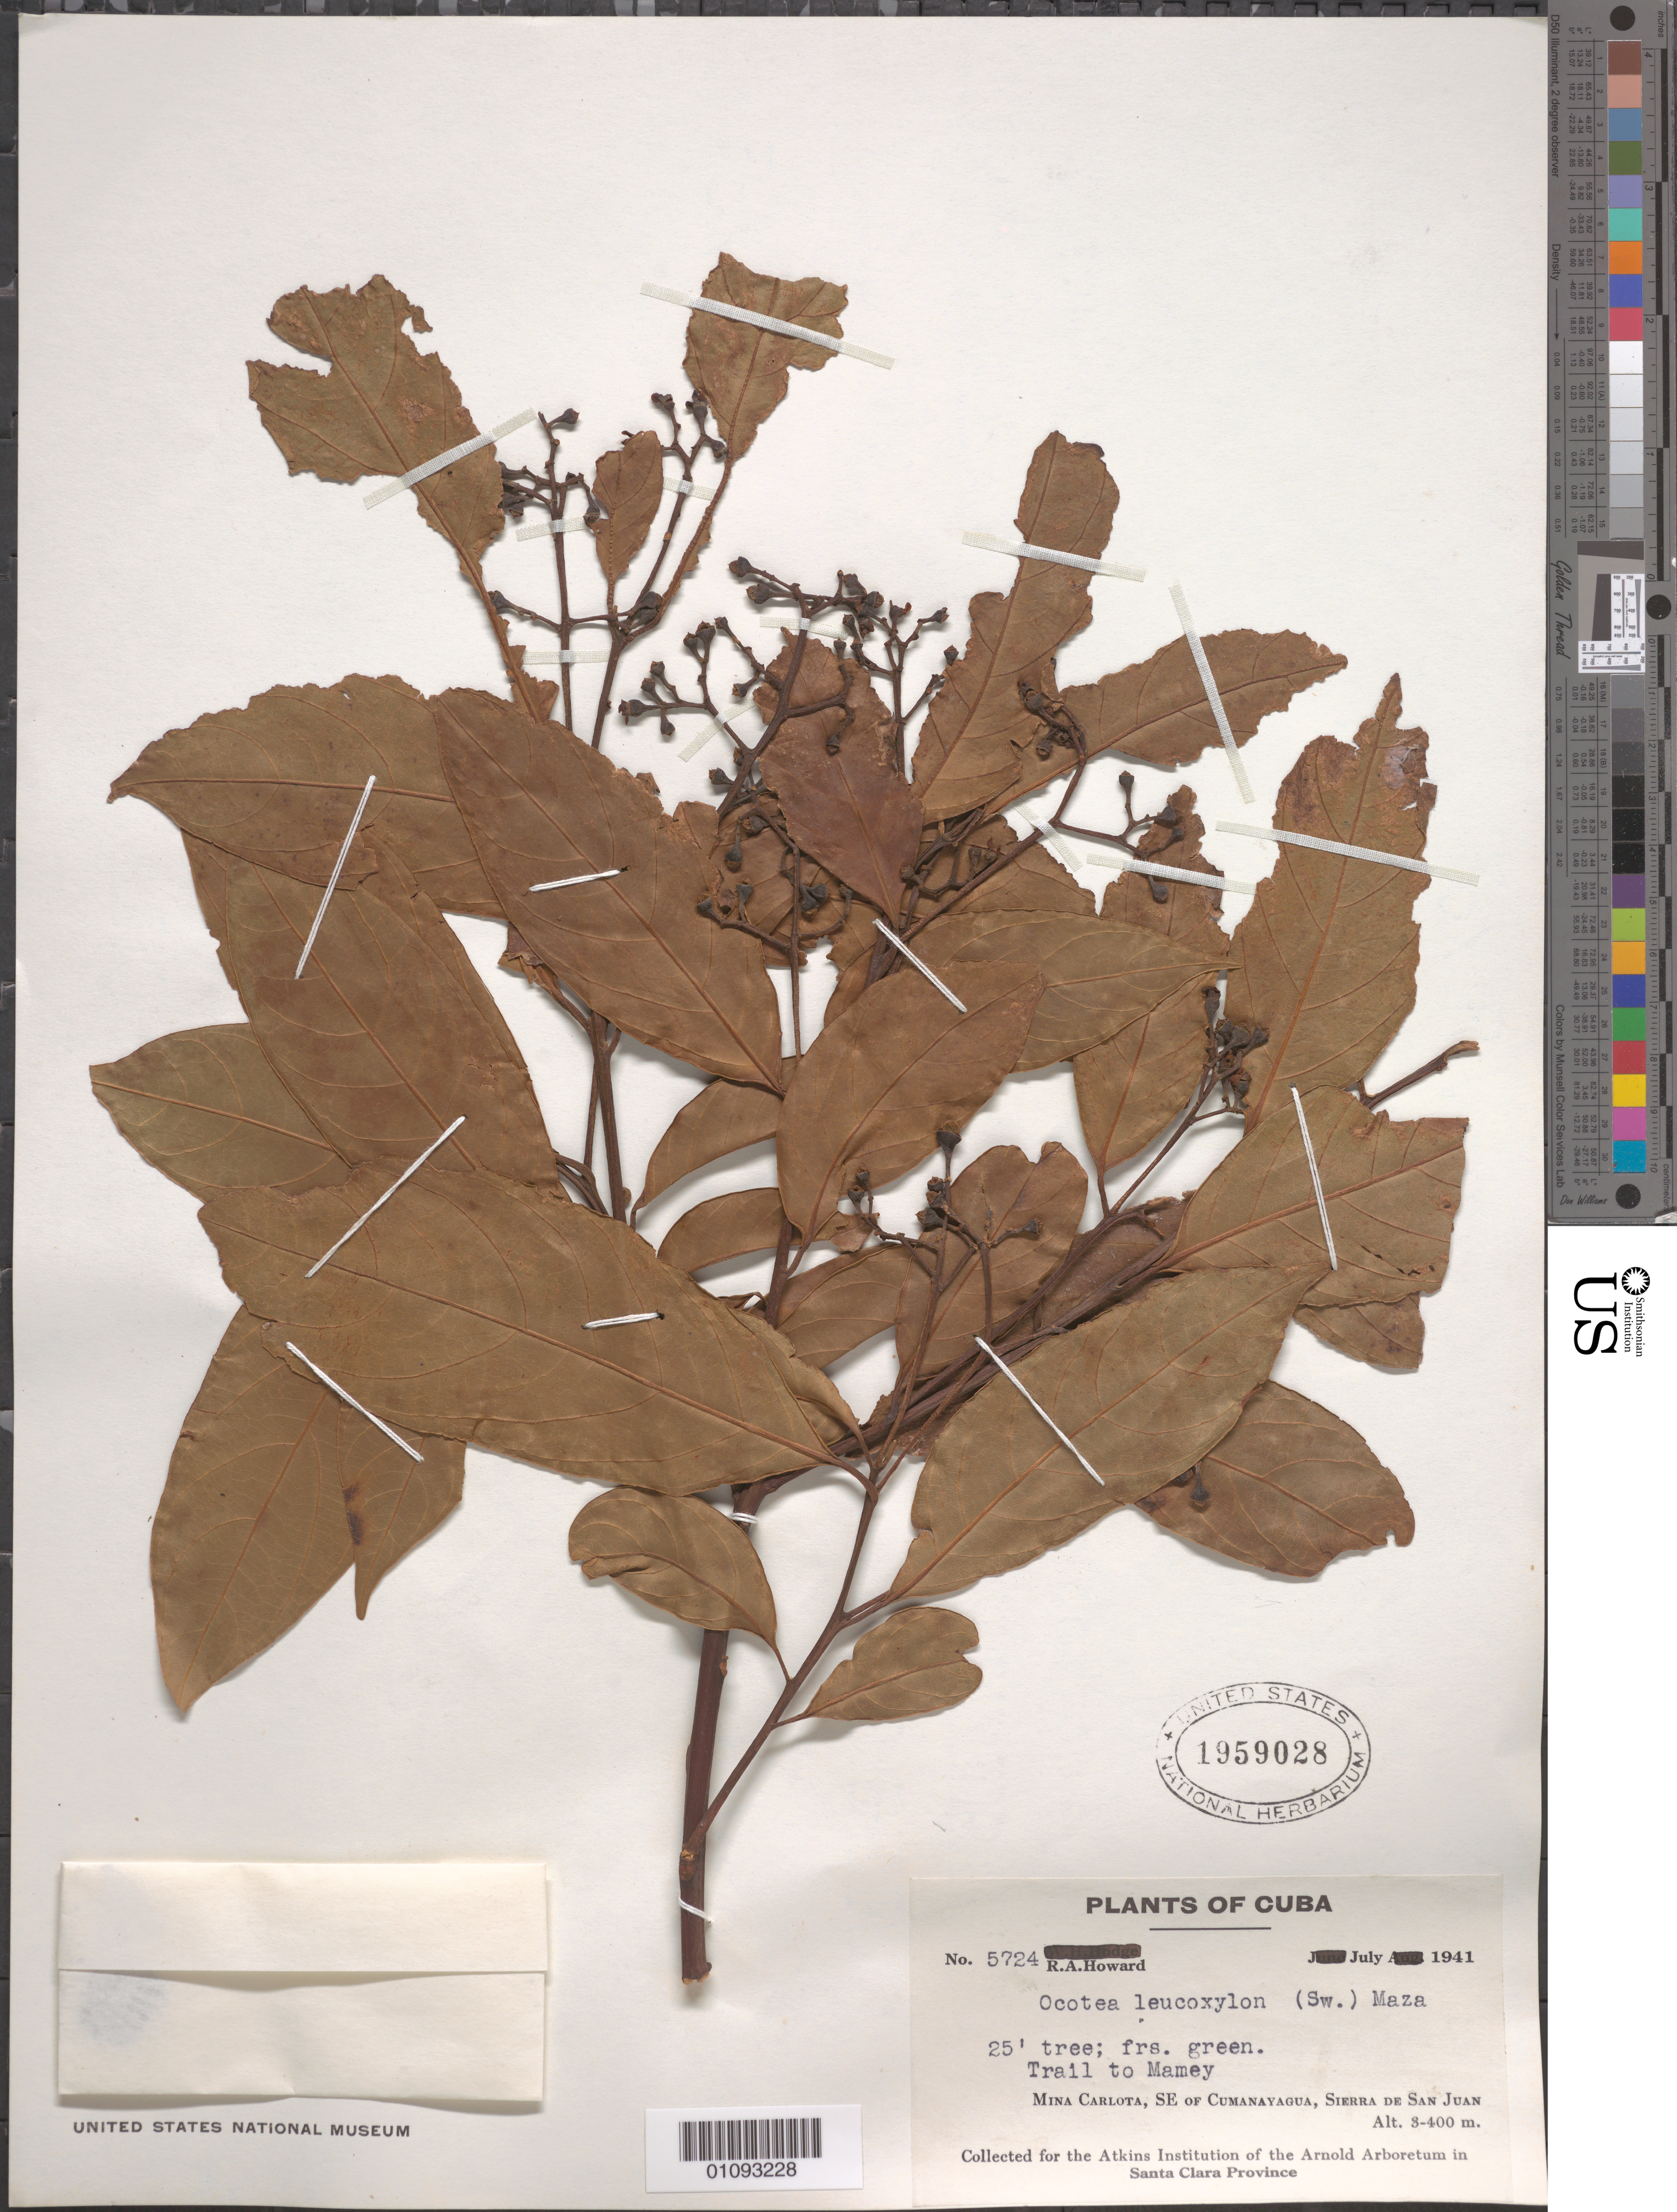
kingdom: Plantae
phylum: Tracheophyta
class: Magnoliopsida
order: Laurales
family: Lauraceae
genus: Ocotea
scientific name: Ocotea leucoxylon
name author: (Sw.) Laness.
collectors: R. A. Howard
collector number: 5724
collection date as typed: Jul 1941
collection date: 1941-07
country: Cuba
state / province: Holguín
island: Cuba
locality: Mina Carlota, SE of Cumanayagua, Sierra de San Juan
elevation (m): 3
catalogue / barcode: US 1959028